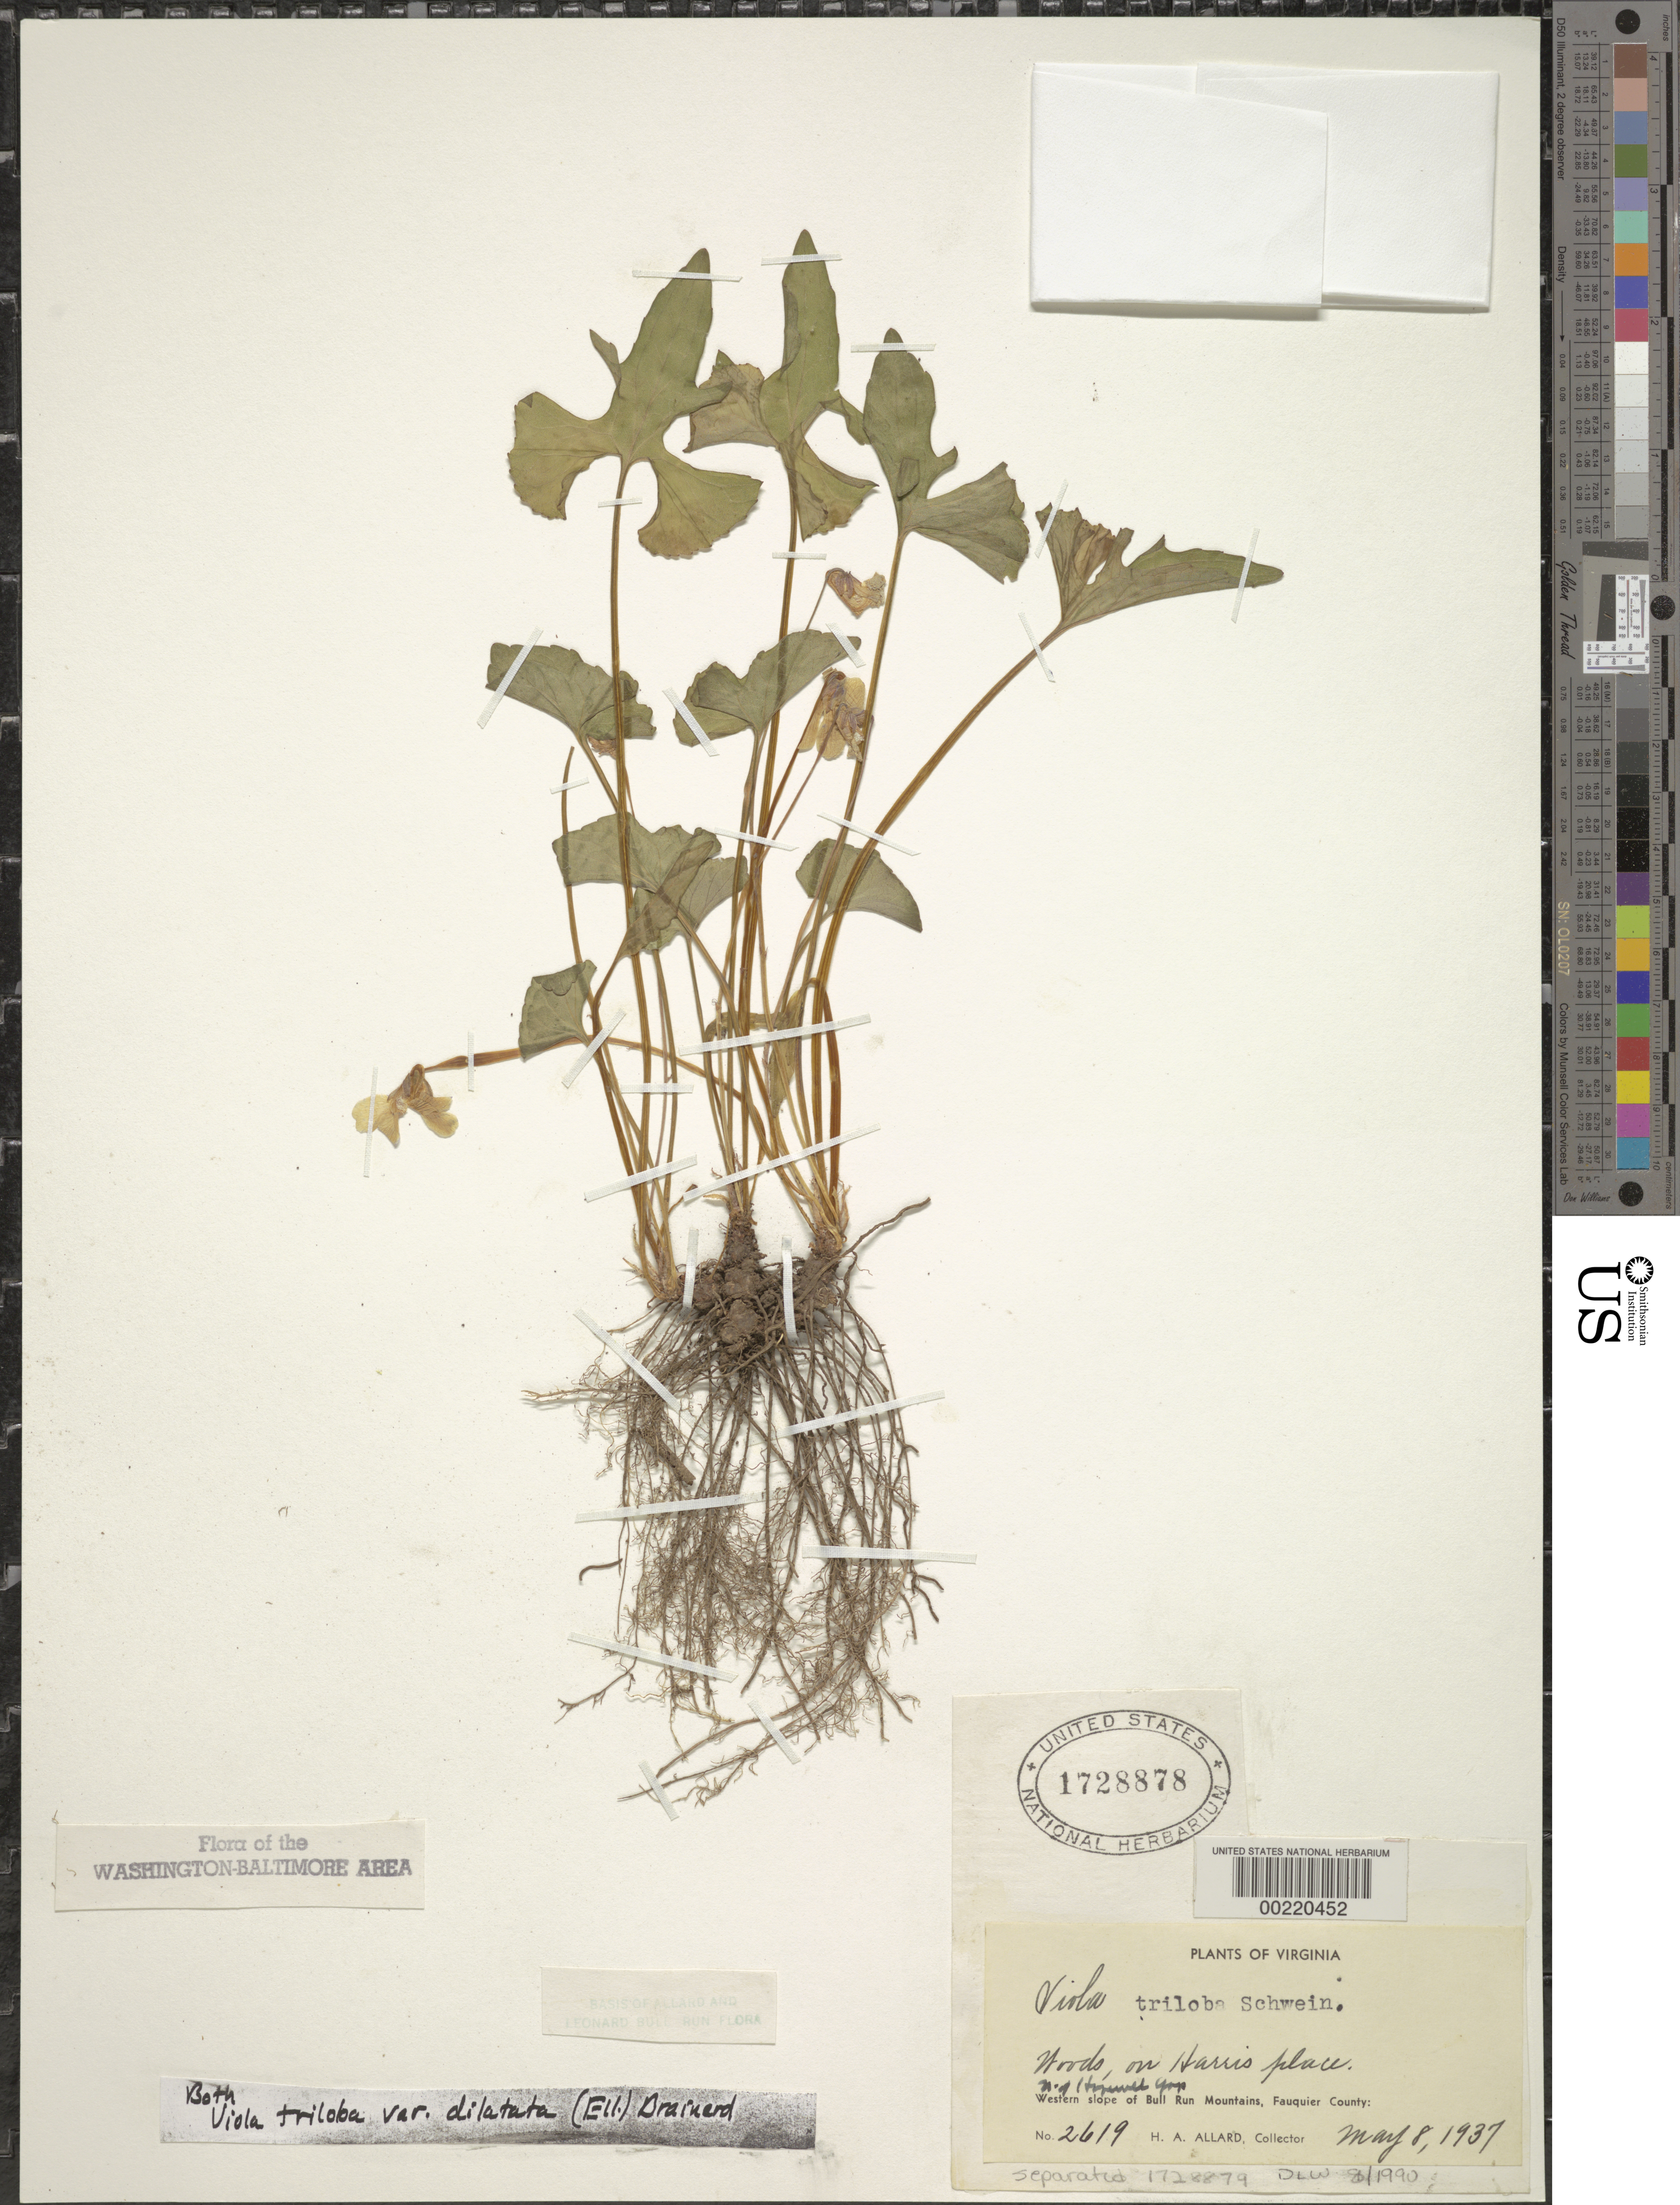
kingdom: Plantae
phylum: Tracheophyta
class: Magnoliopsida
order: Malpighiales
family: Violaceae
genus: Viola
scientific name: Viola palmata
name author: L.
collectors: H. A. Allard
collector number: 2619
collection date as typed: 08 May 1937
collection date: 1937-05-08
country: United States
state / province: Virginia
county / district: Fauquier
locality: Harris Place, north of Hopewell Gap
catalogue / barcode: US 1728878